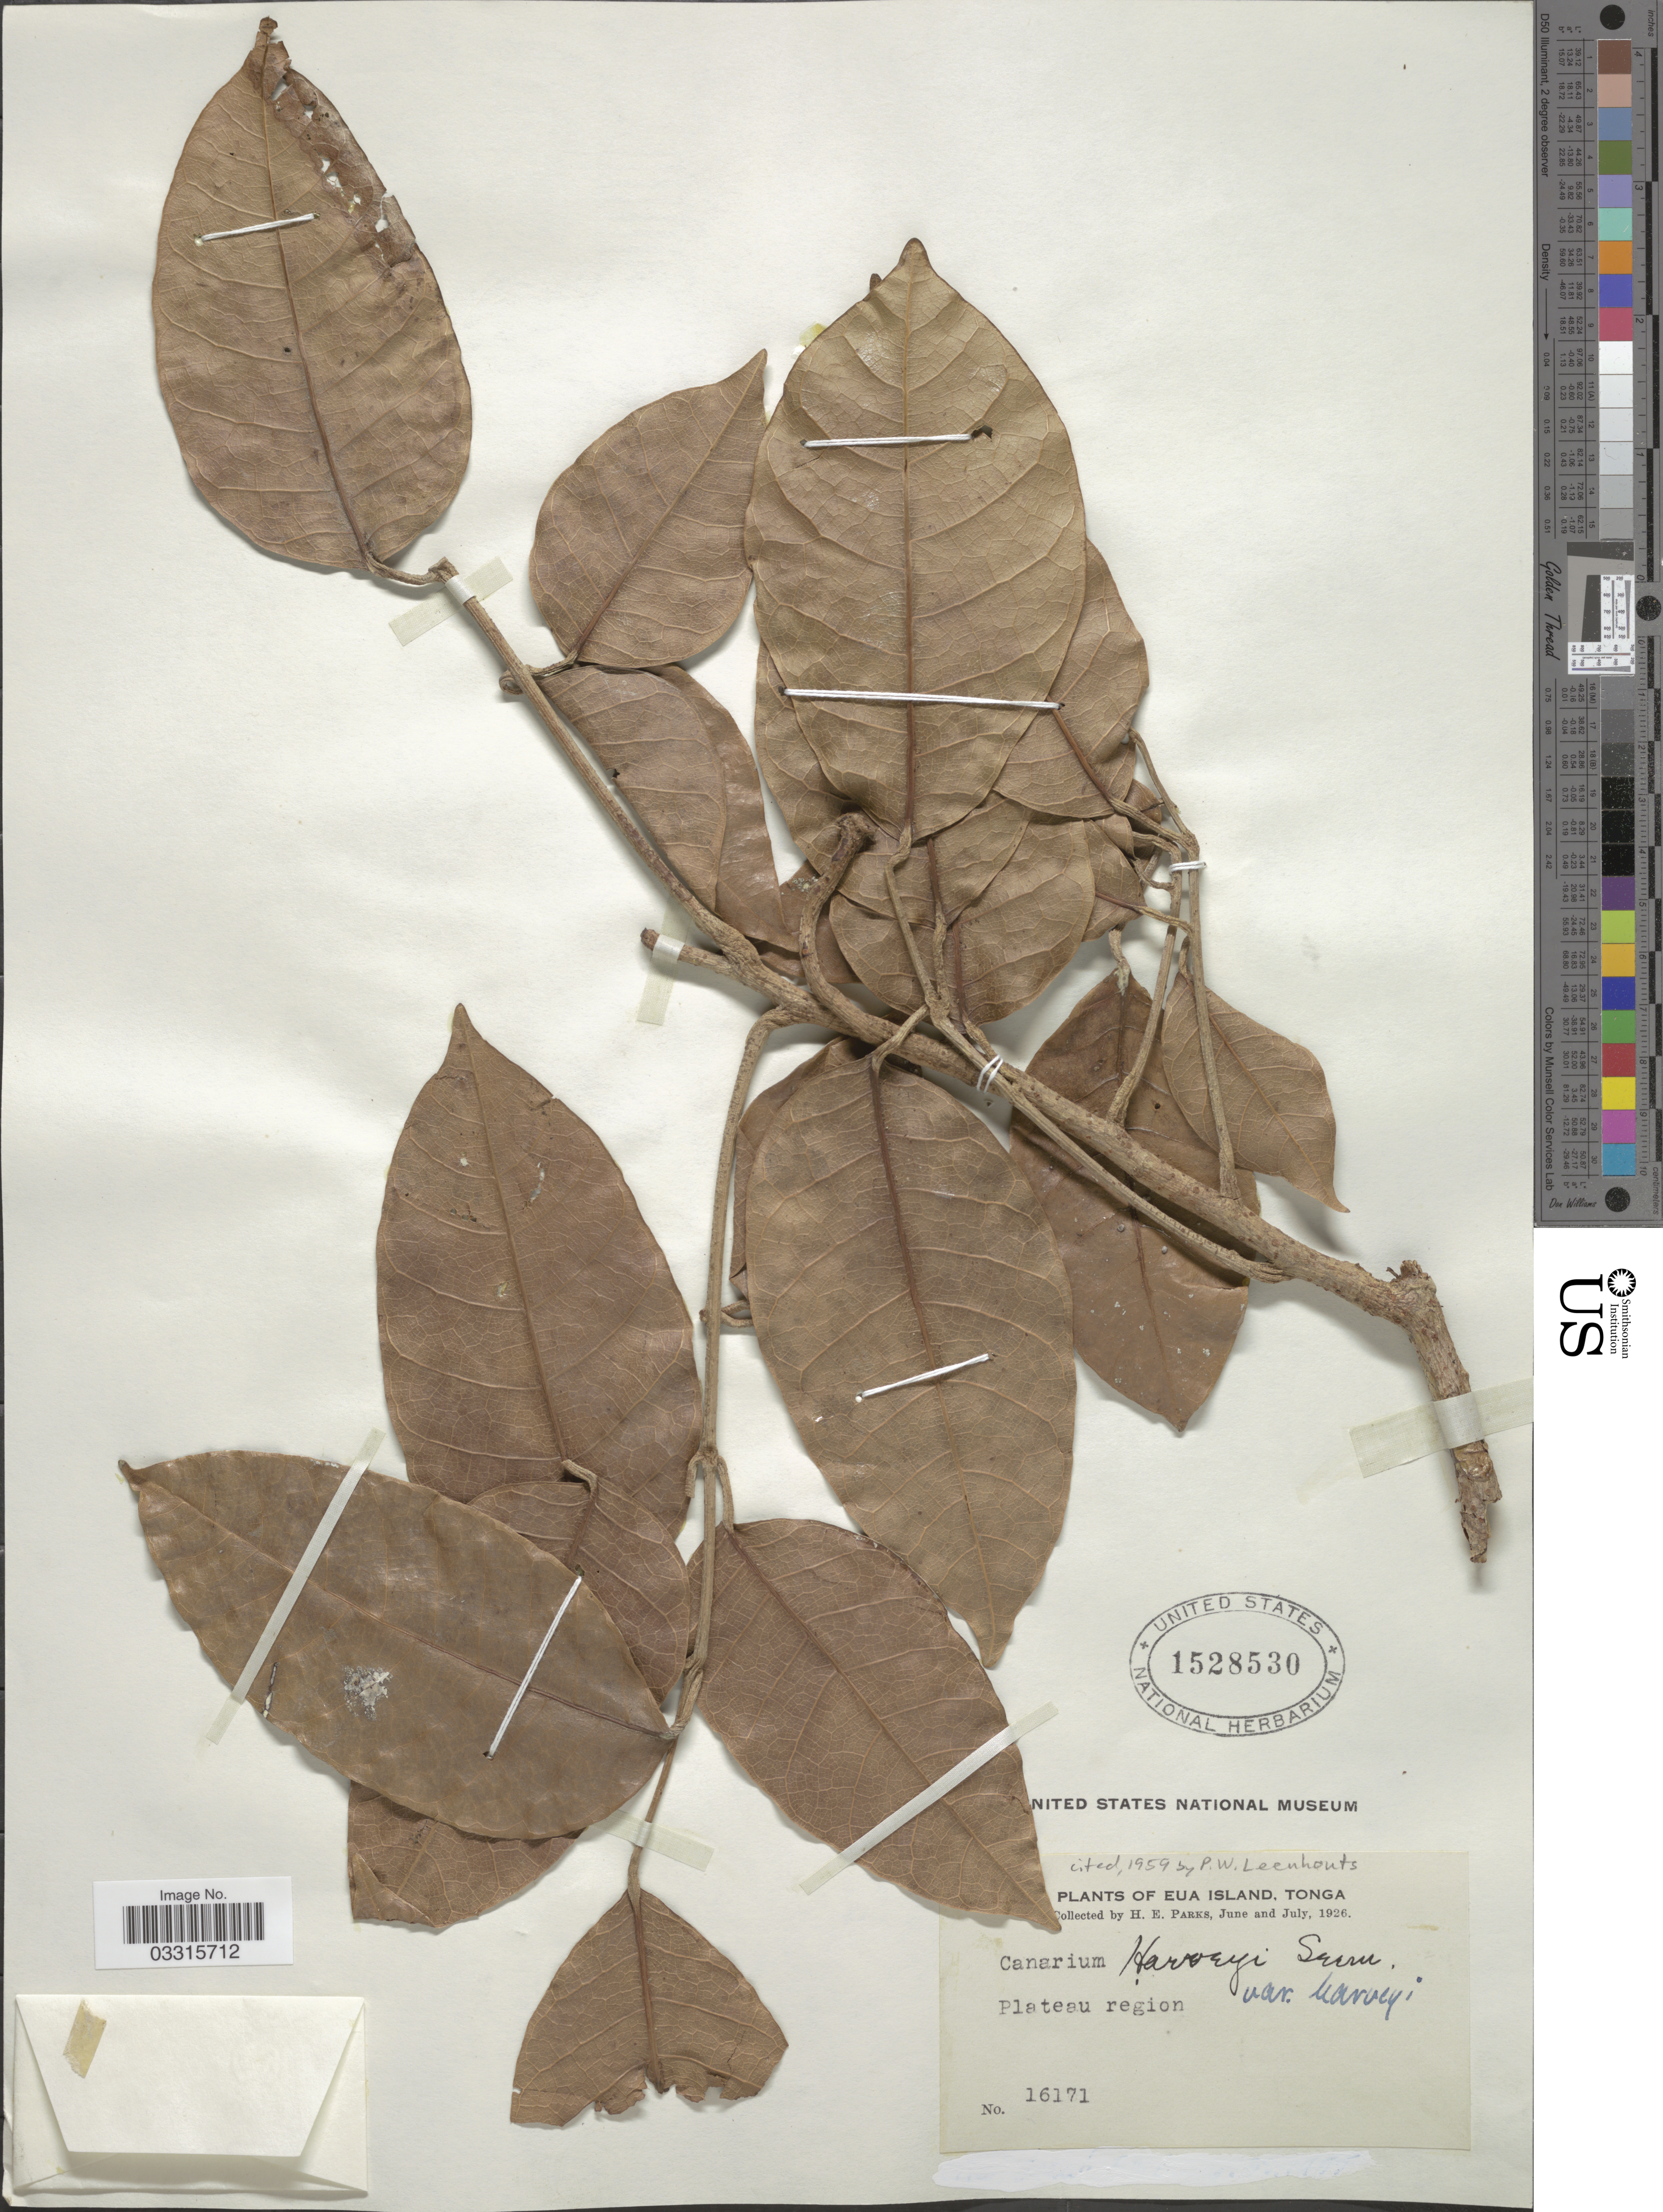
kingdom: Plantae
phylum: Tracheophyta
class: Magnoliopsida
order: Sapindales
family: Burseraceae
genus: Canarium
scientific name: Canarium harveyi var. harveyi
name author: Seem.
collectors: H. E. Parks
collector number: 16171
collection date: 1926-06/1926-07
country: Tonga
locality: Eua Island. Plateau region.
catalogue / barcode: US 1528530